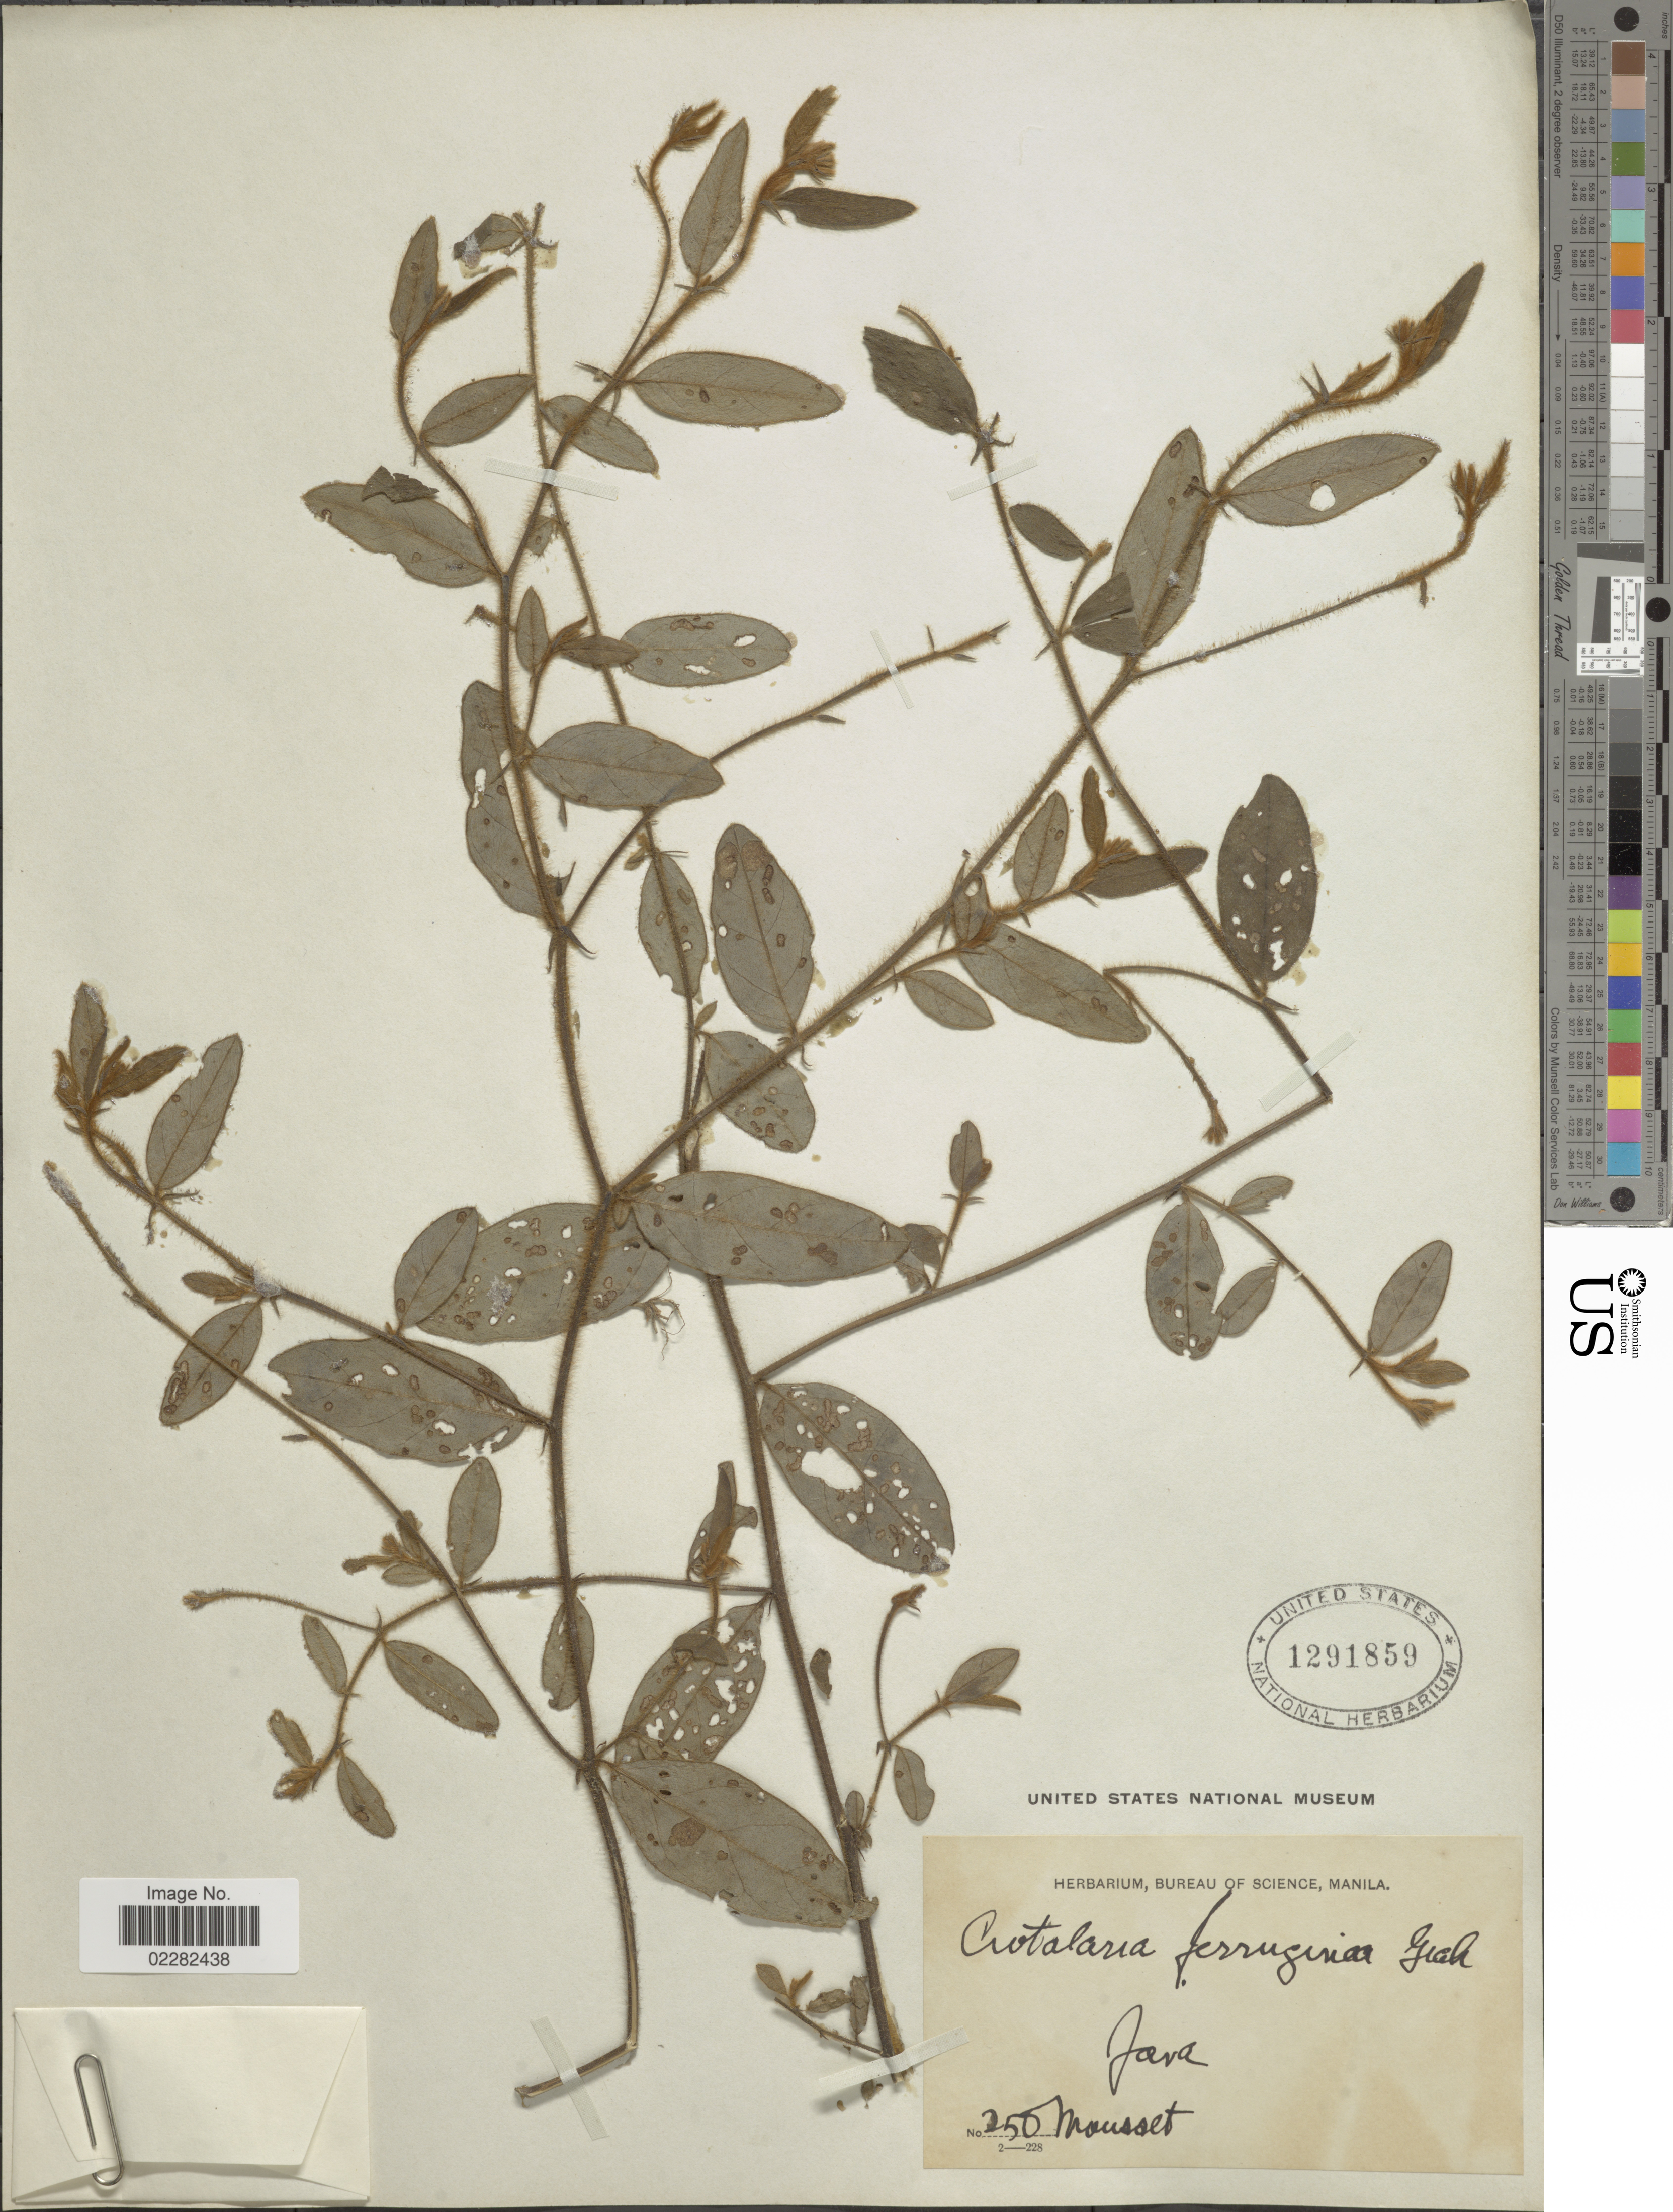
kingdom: Plantae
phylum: Tracheophyta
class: Magnoliopsida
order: Fabales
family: Fabaceae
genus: Crotalaria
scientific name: Crotalaria lejoloba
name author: Bartl.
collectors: Mousset, --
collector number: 250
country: Indonesia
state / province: Java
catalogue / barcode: US 1291859